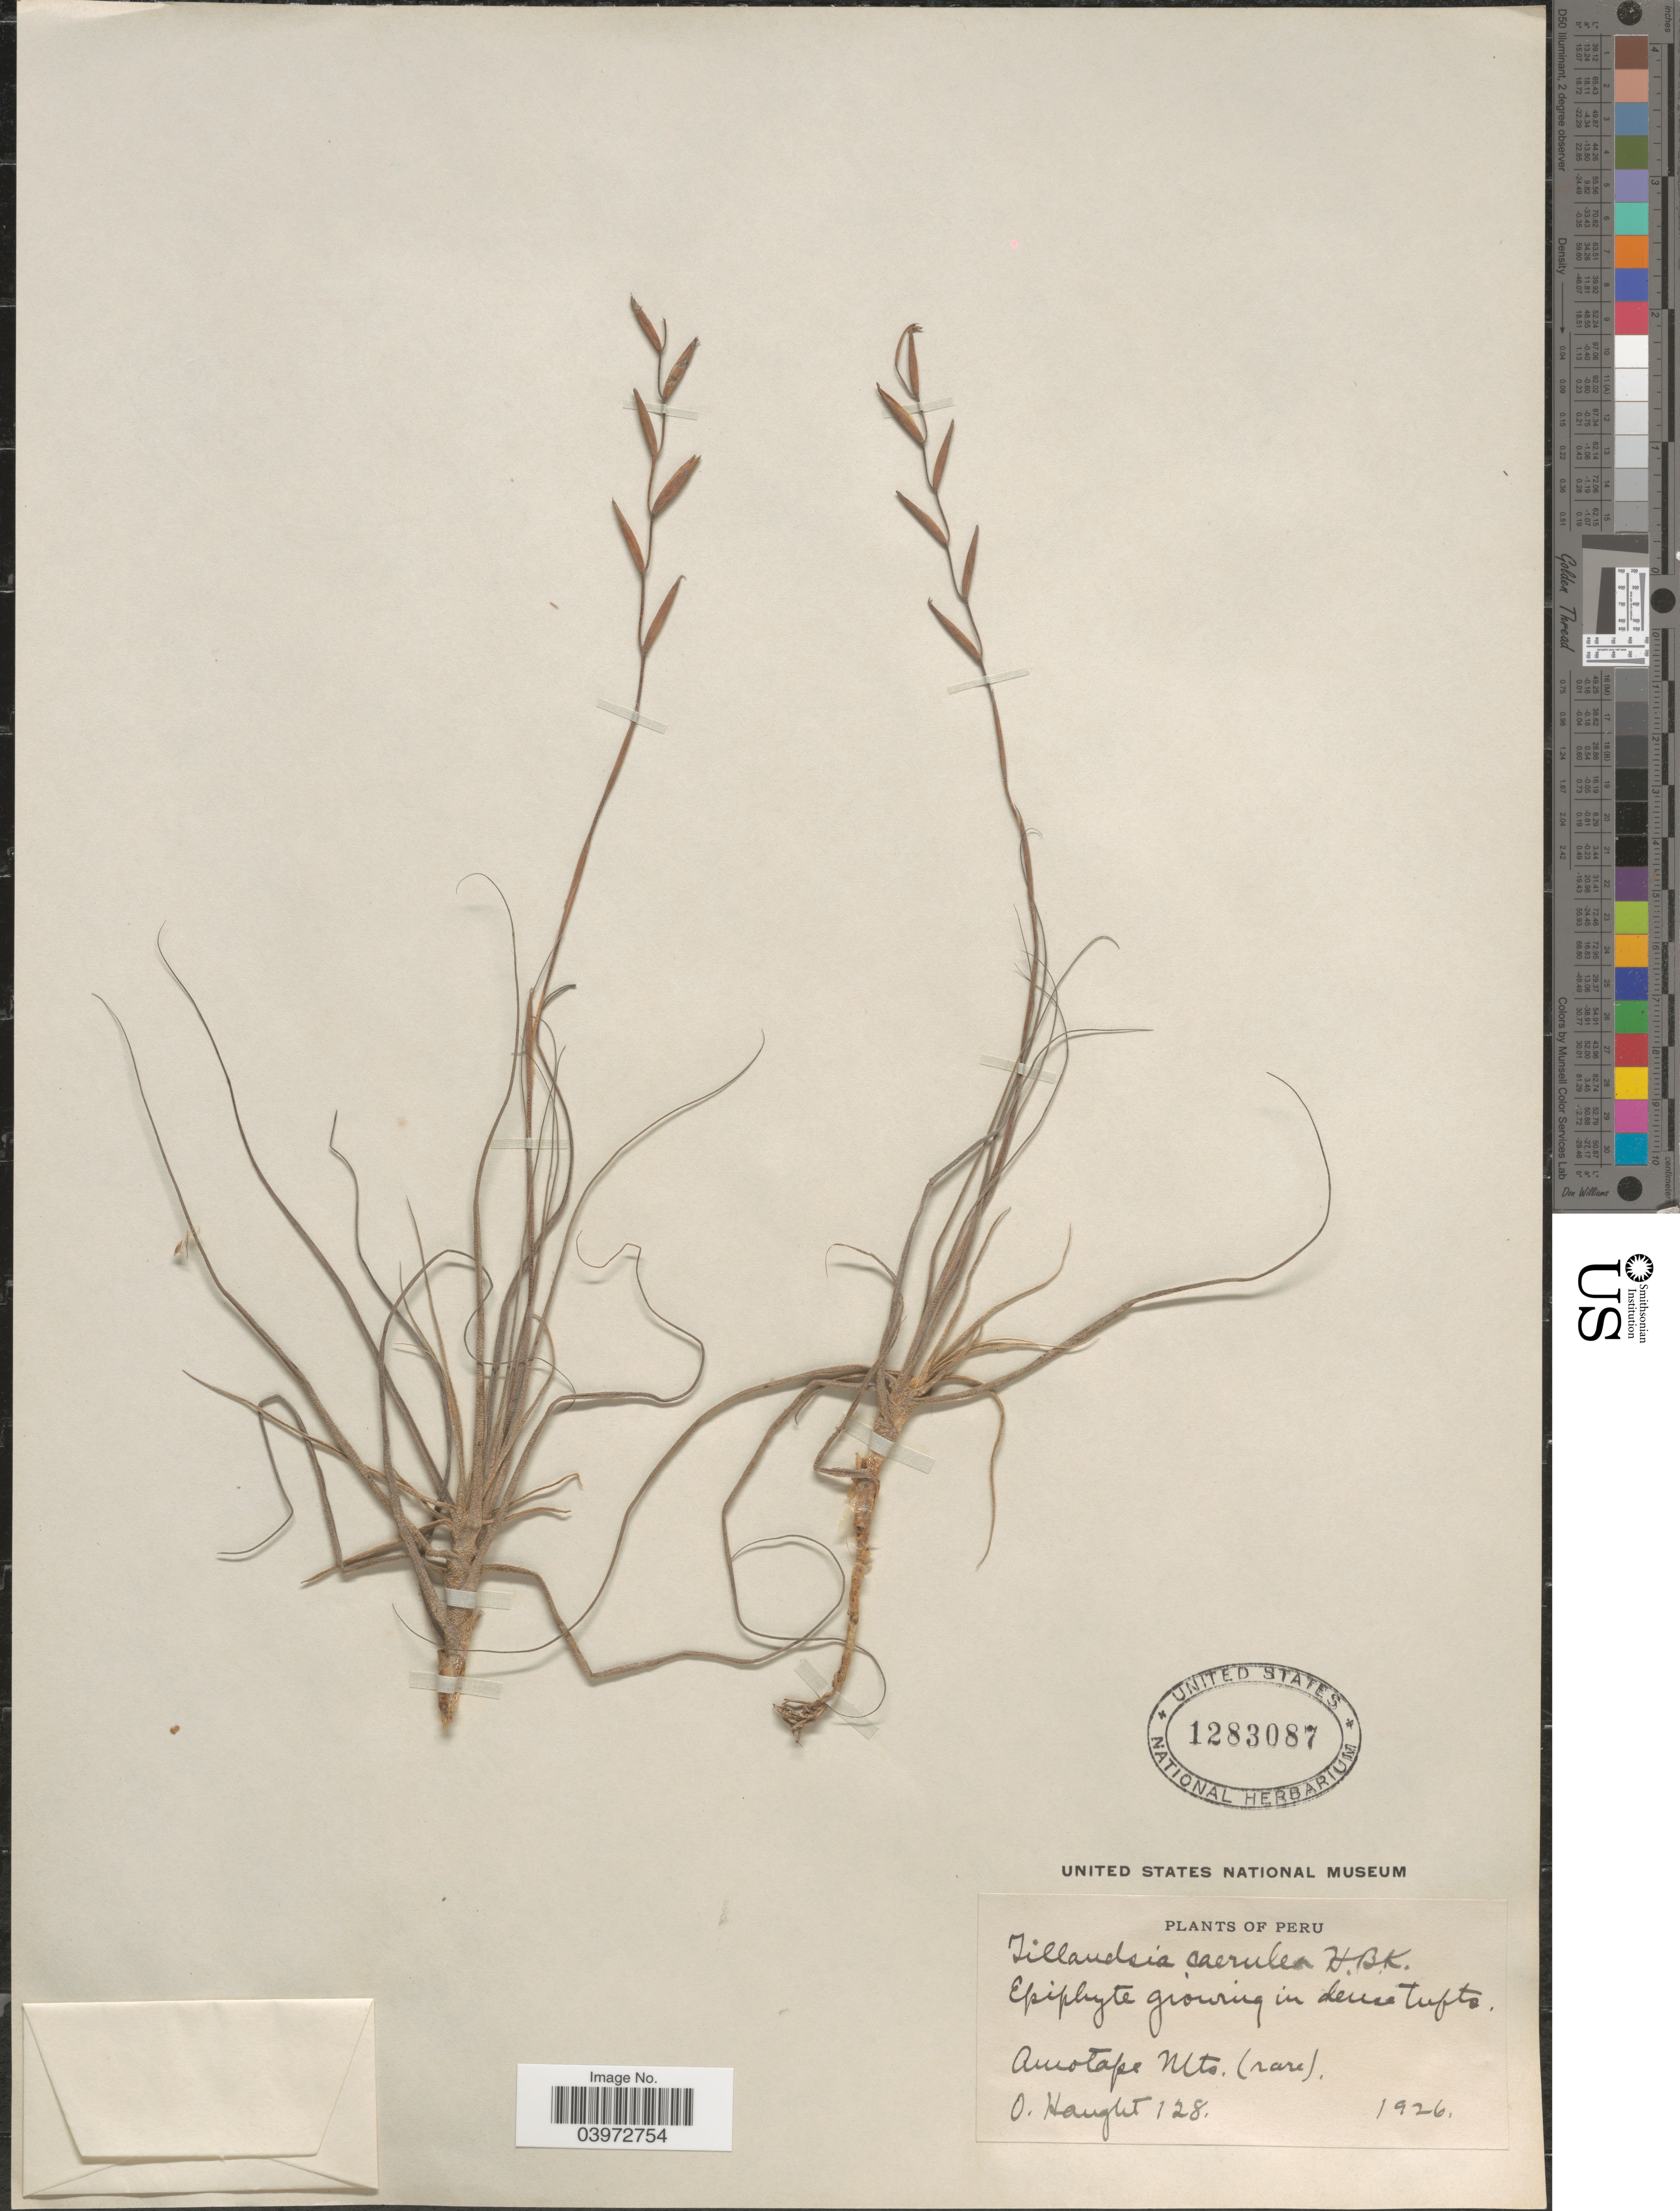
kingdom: Plantae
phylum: Tracheophyta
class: Liliopsida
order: Poales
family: Bromeliaceae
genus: Tillandsia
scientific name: Tillandsia caerulea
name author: Kunth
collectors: O. Haught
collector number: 128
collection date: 1926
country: Peru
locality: Amotape Mts.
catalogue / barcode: US 1283087